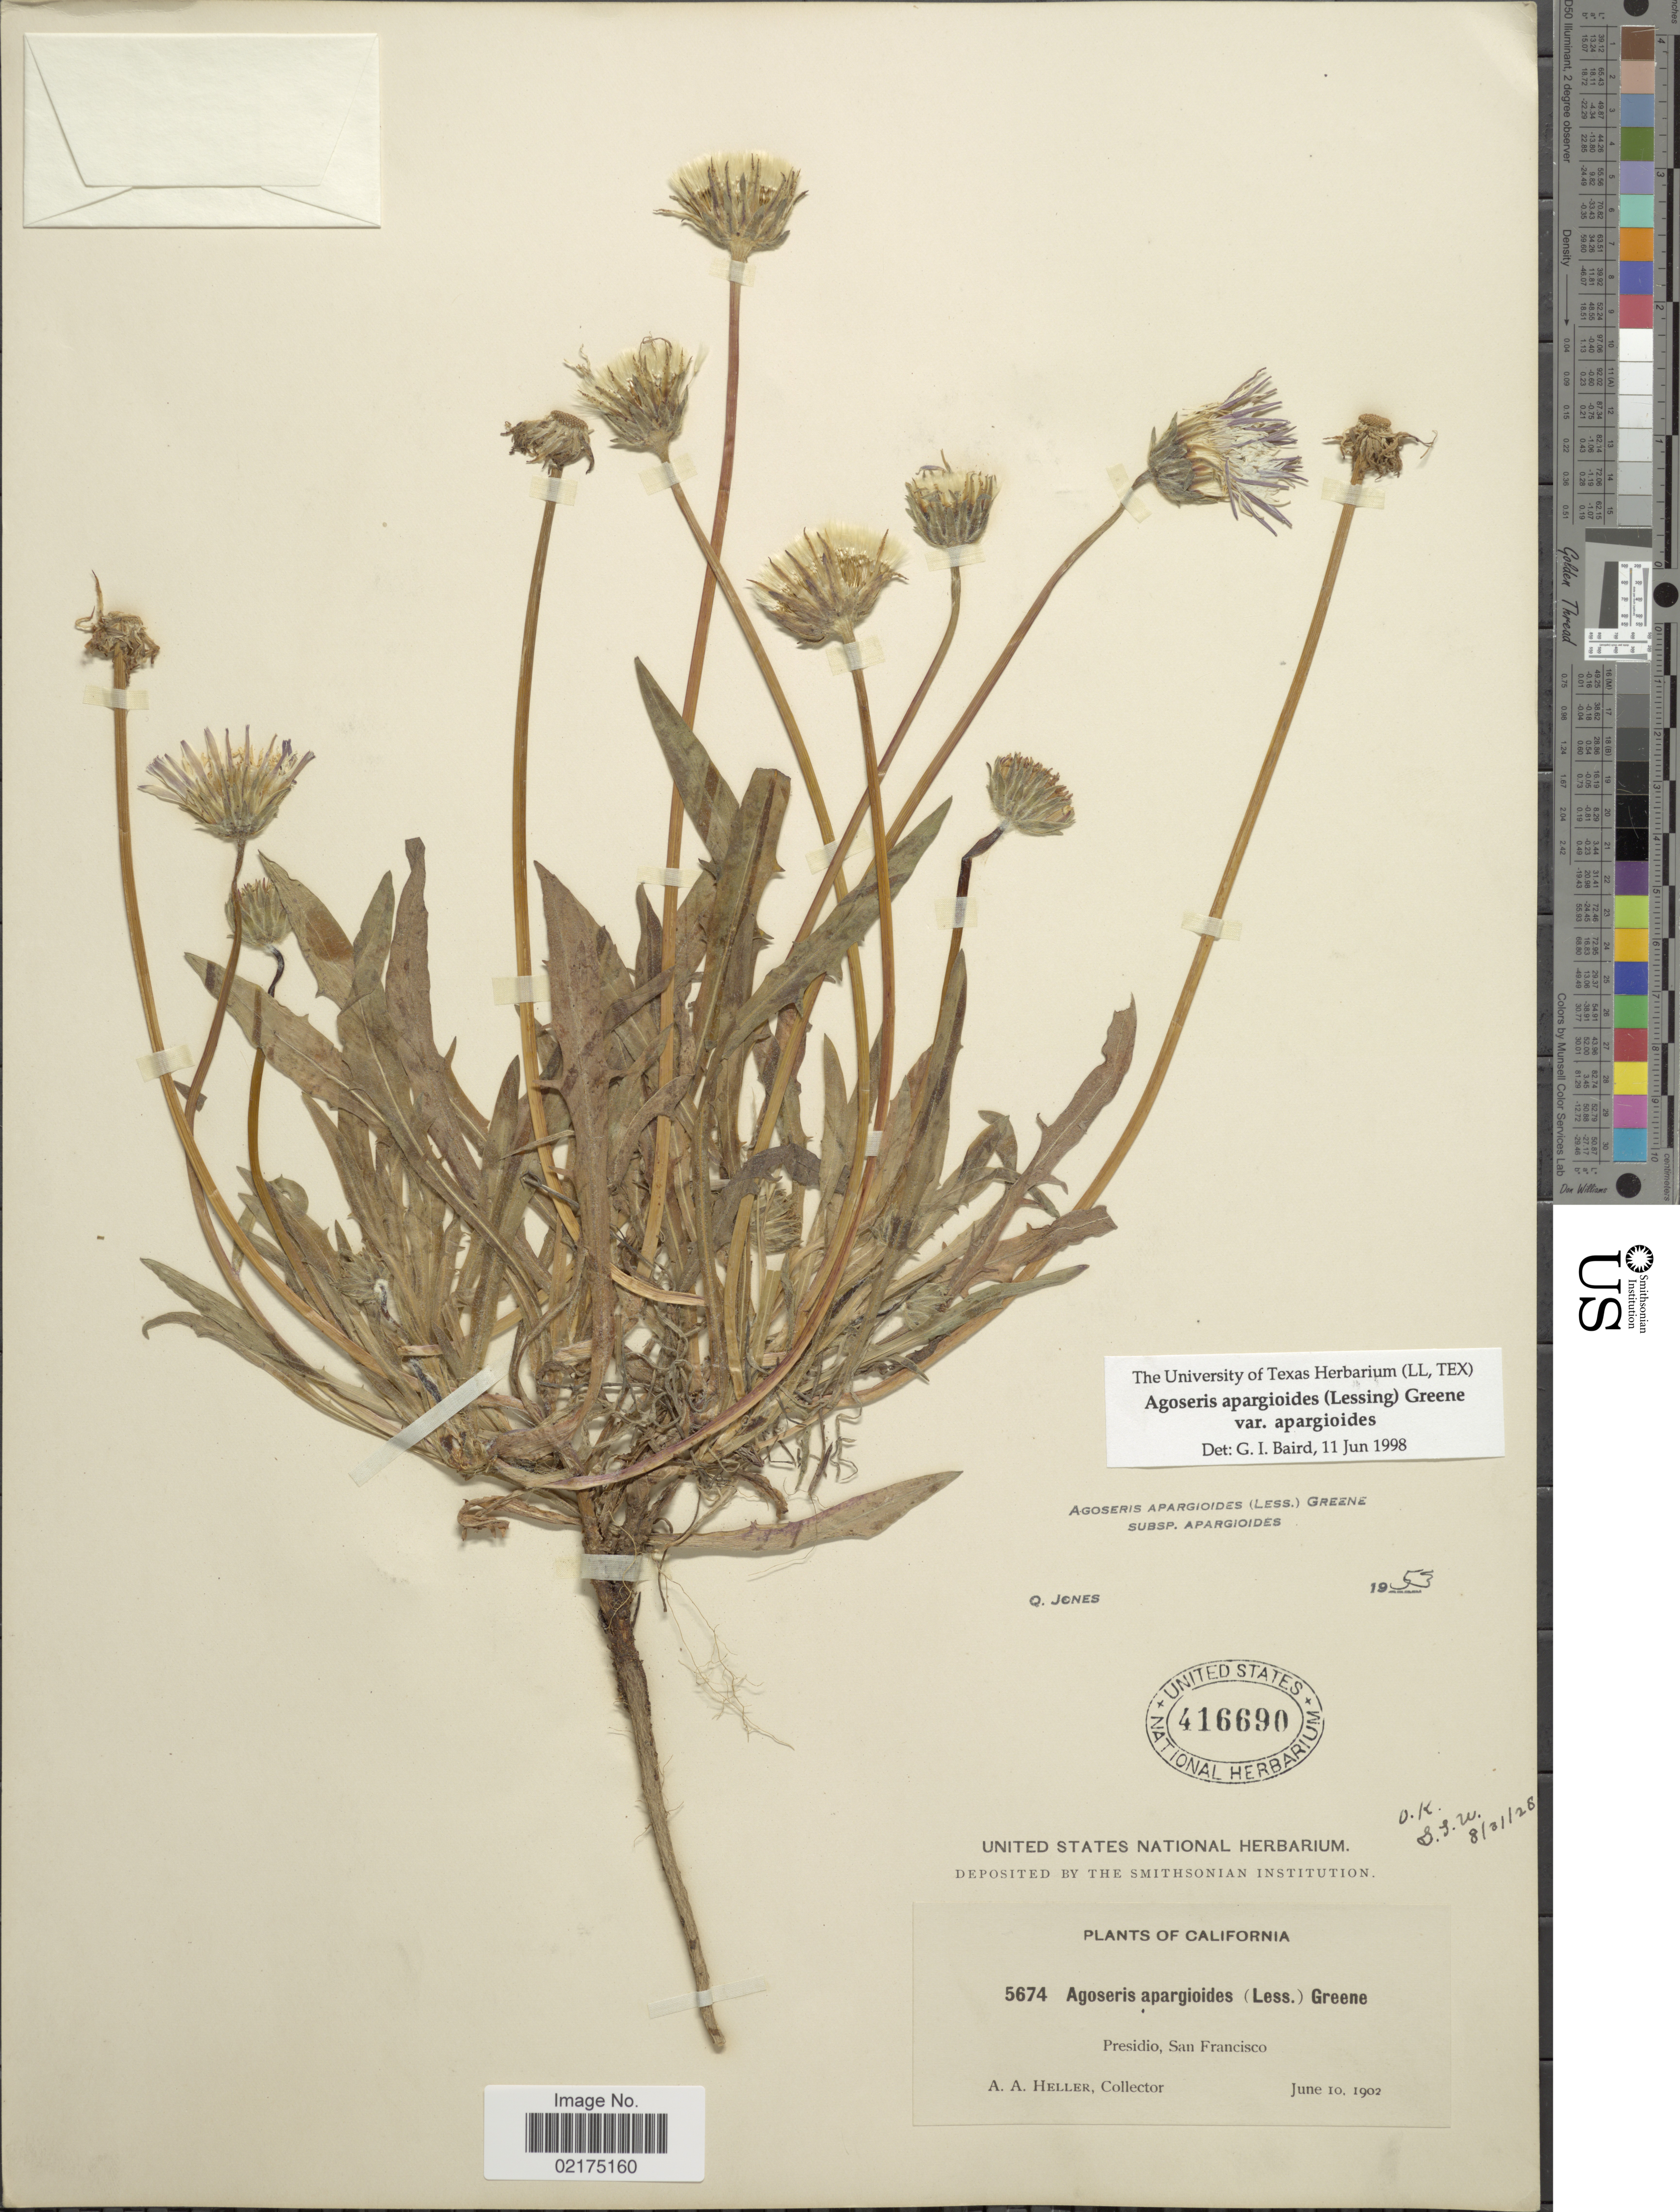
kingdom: Plantae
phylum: Tracheophyta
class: Magnoliopsida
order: Asterales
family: Asteraceae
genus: Agoseris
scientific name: Agoseris apargioides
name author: (Less.) Greene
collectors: A. A. Heller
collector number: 5674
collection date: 1902-06-10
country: United States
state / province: California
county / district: San Francisco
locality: Presidio, San Francisco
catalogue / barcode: US 416690